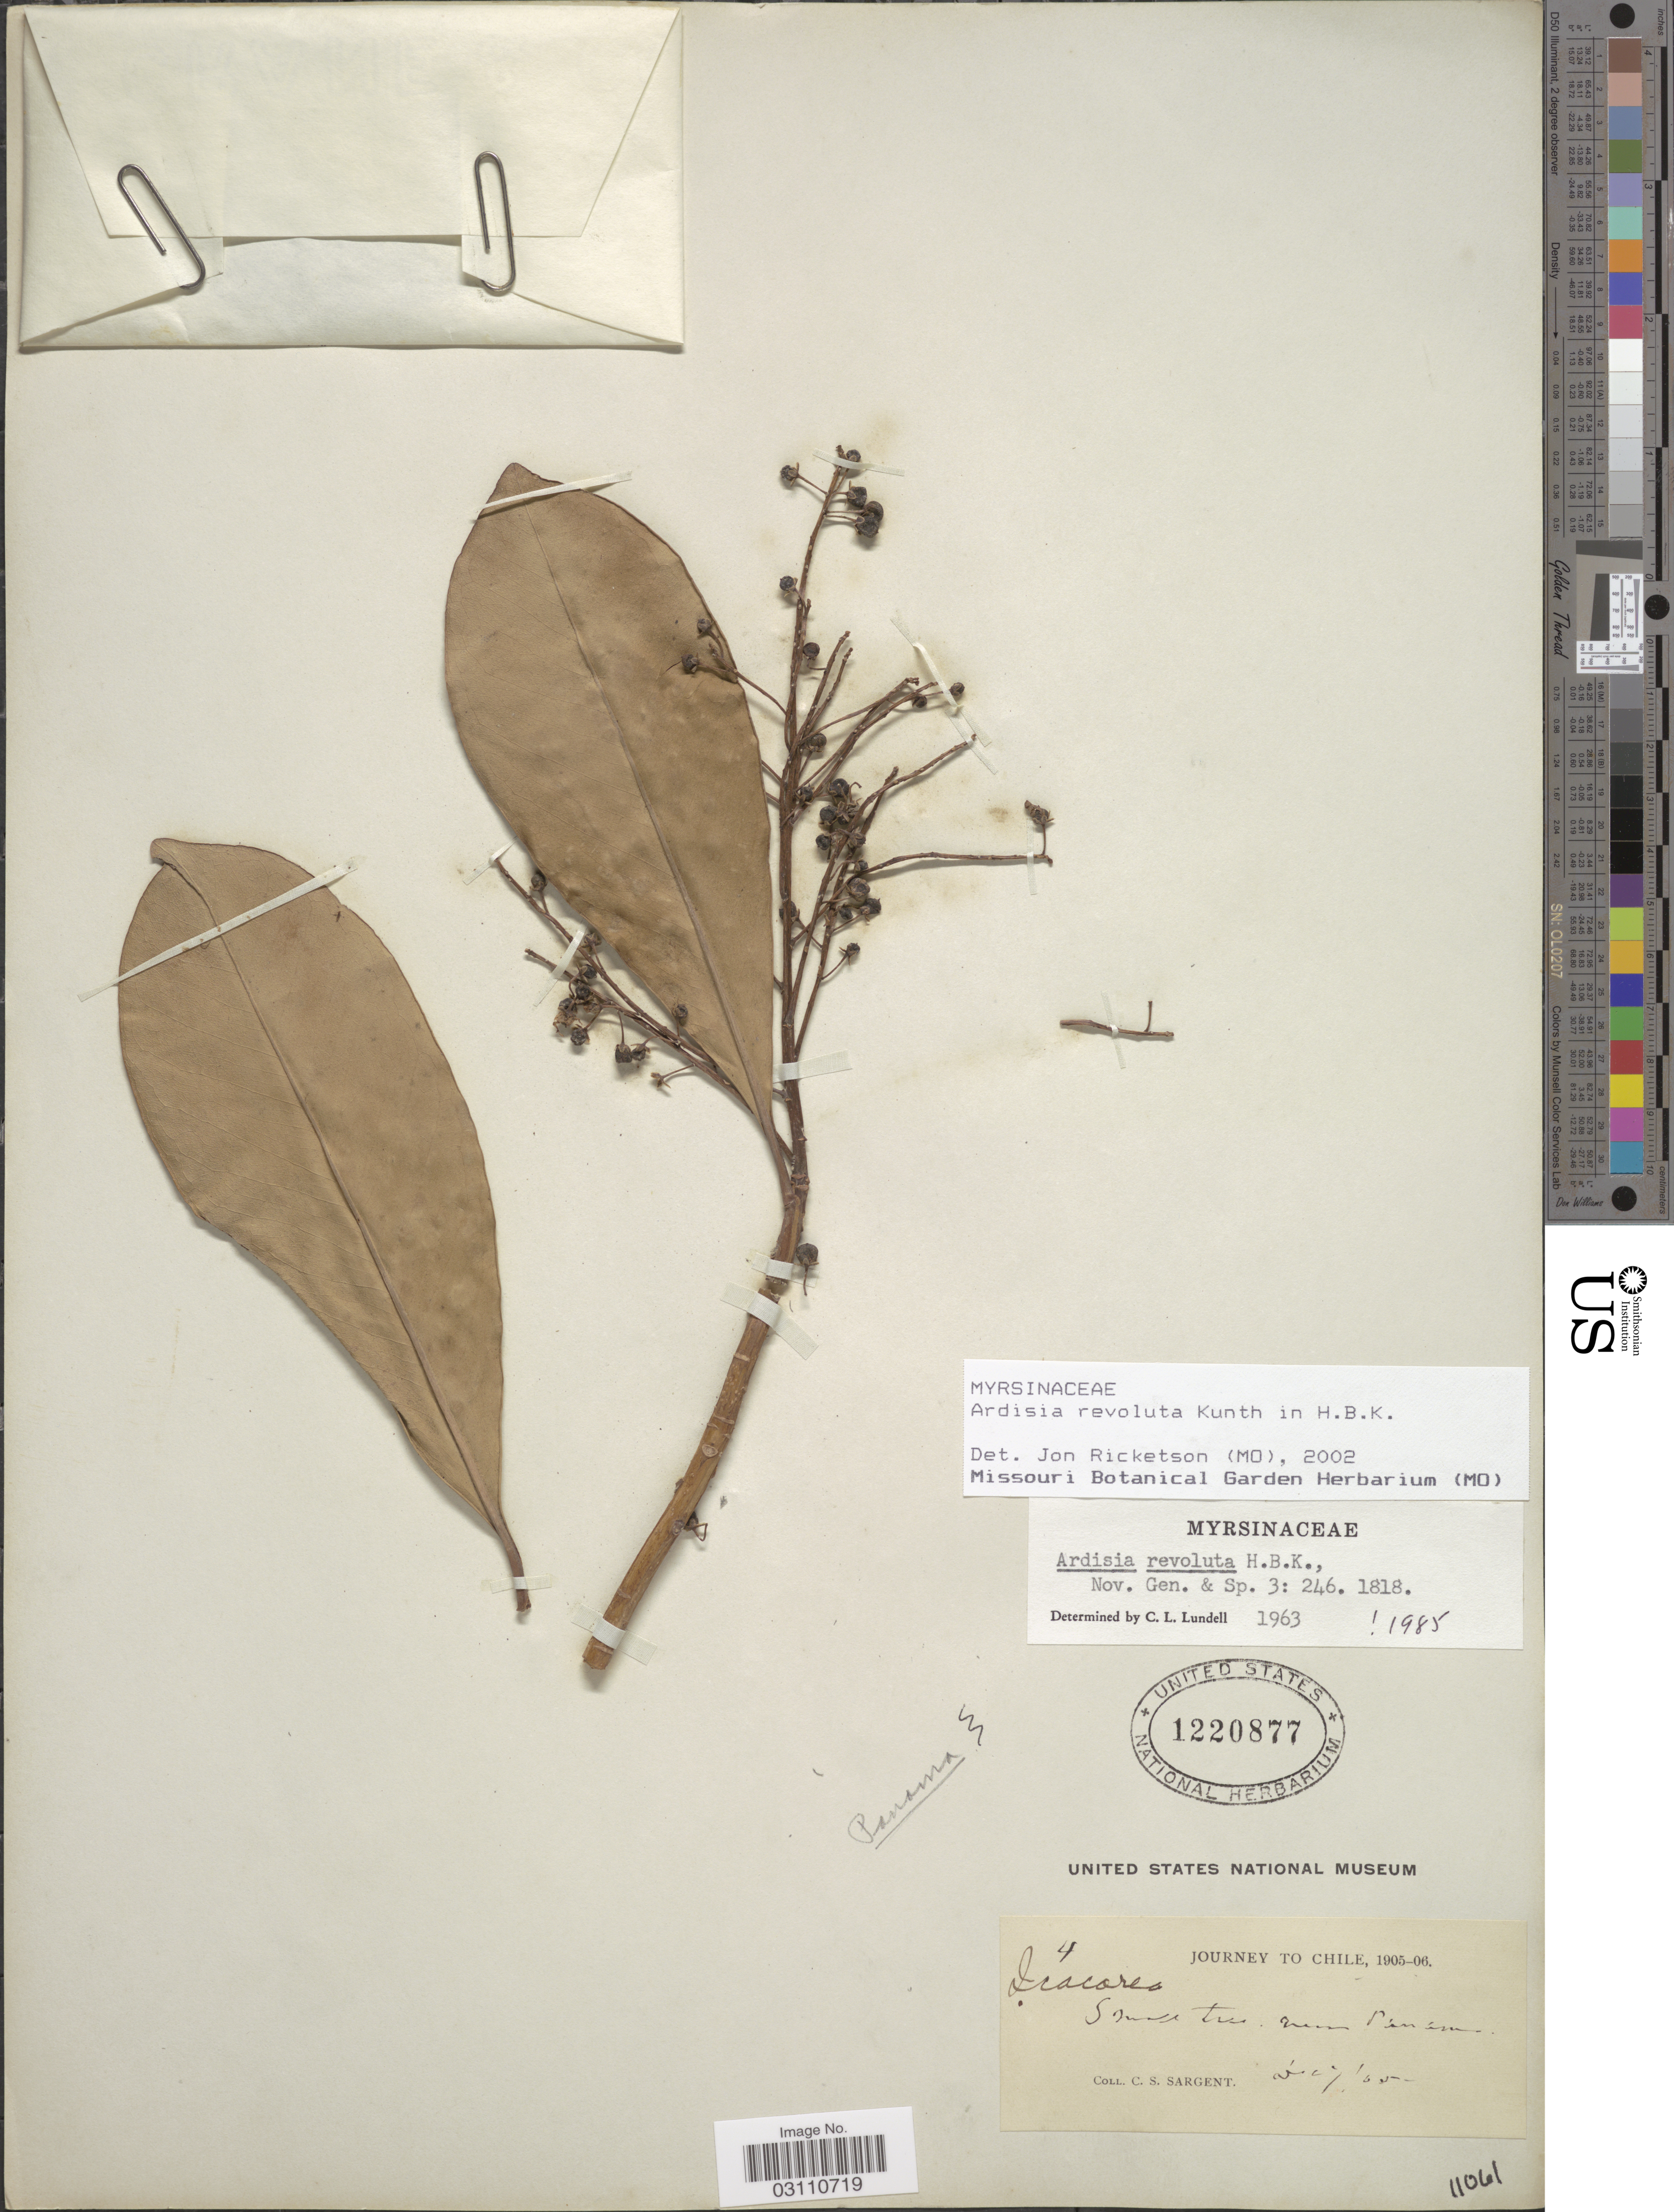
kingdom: Plantae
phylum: Tracheophyta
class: Magnoliopsida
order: Ericales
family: Primulaceae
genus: Ardisia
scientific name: Ardisia revoluta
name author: Kunth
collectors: C. S. Sargent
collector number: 4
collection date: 1905-12-07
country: Panama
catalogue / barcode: US 1220877